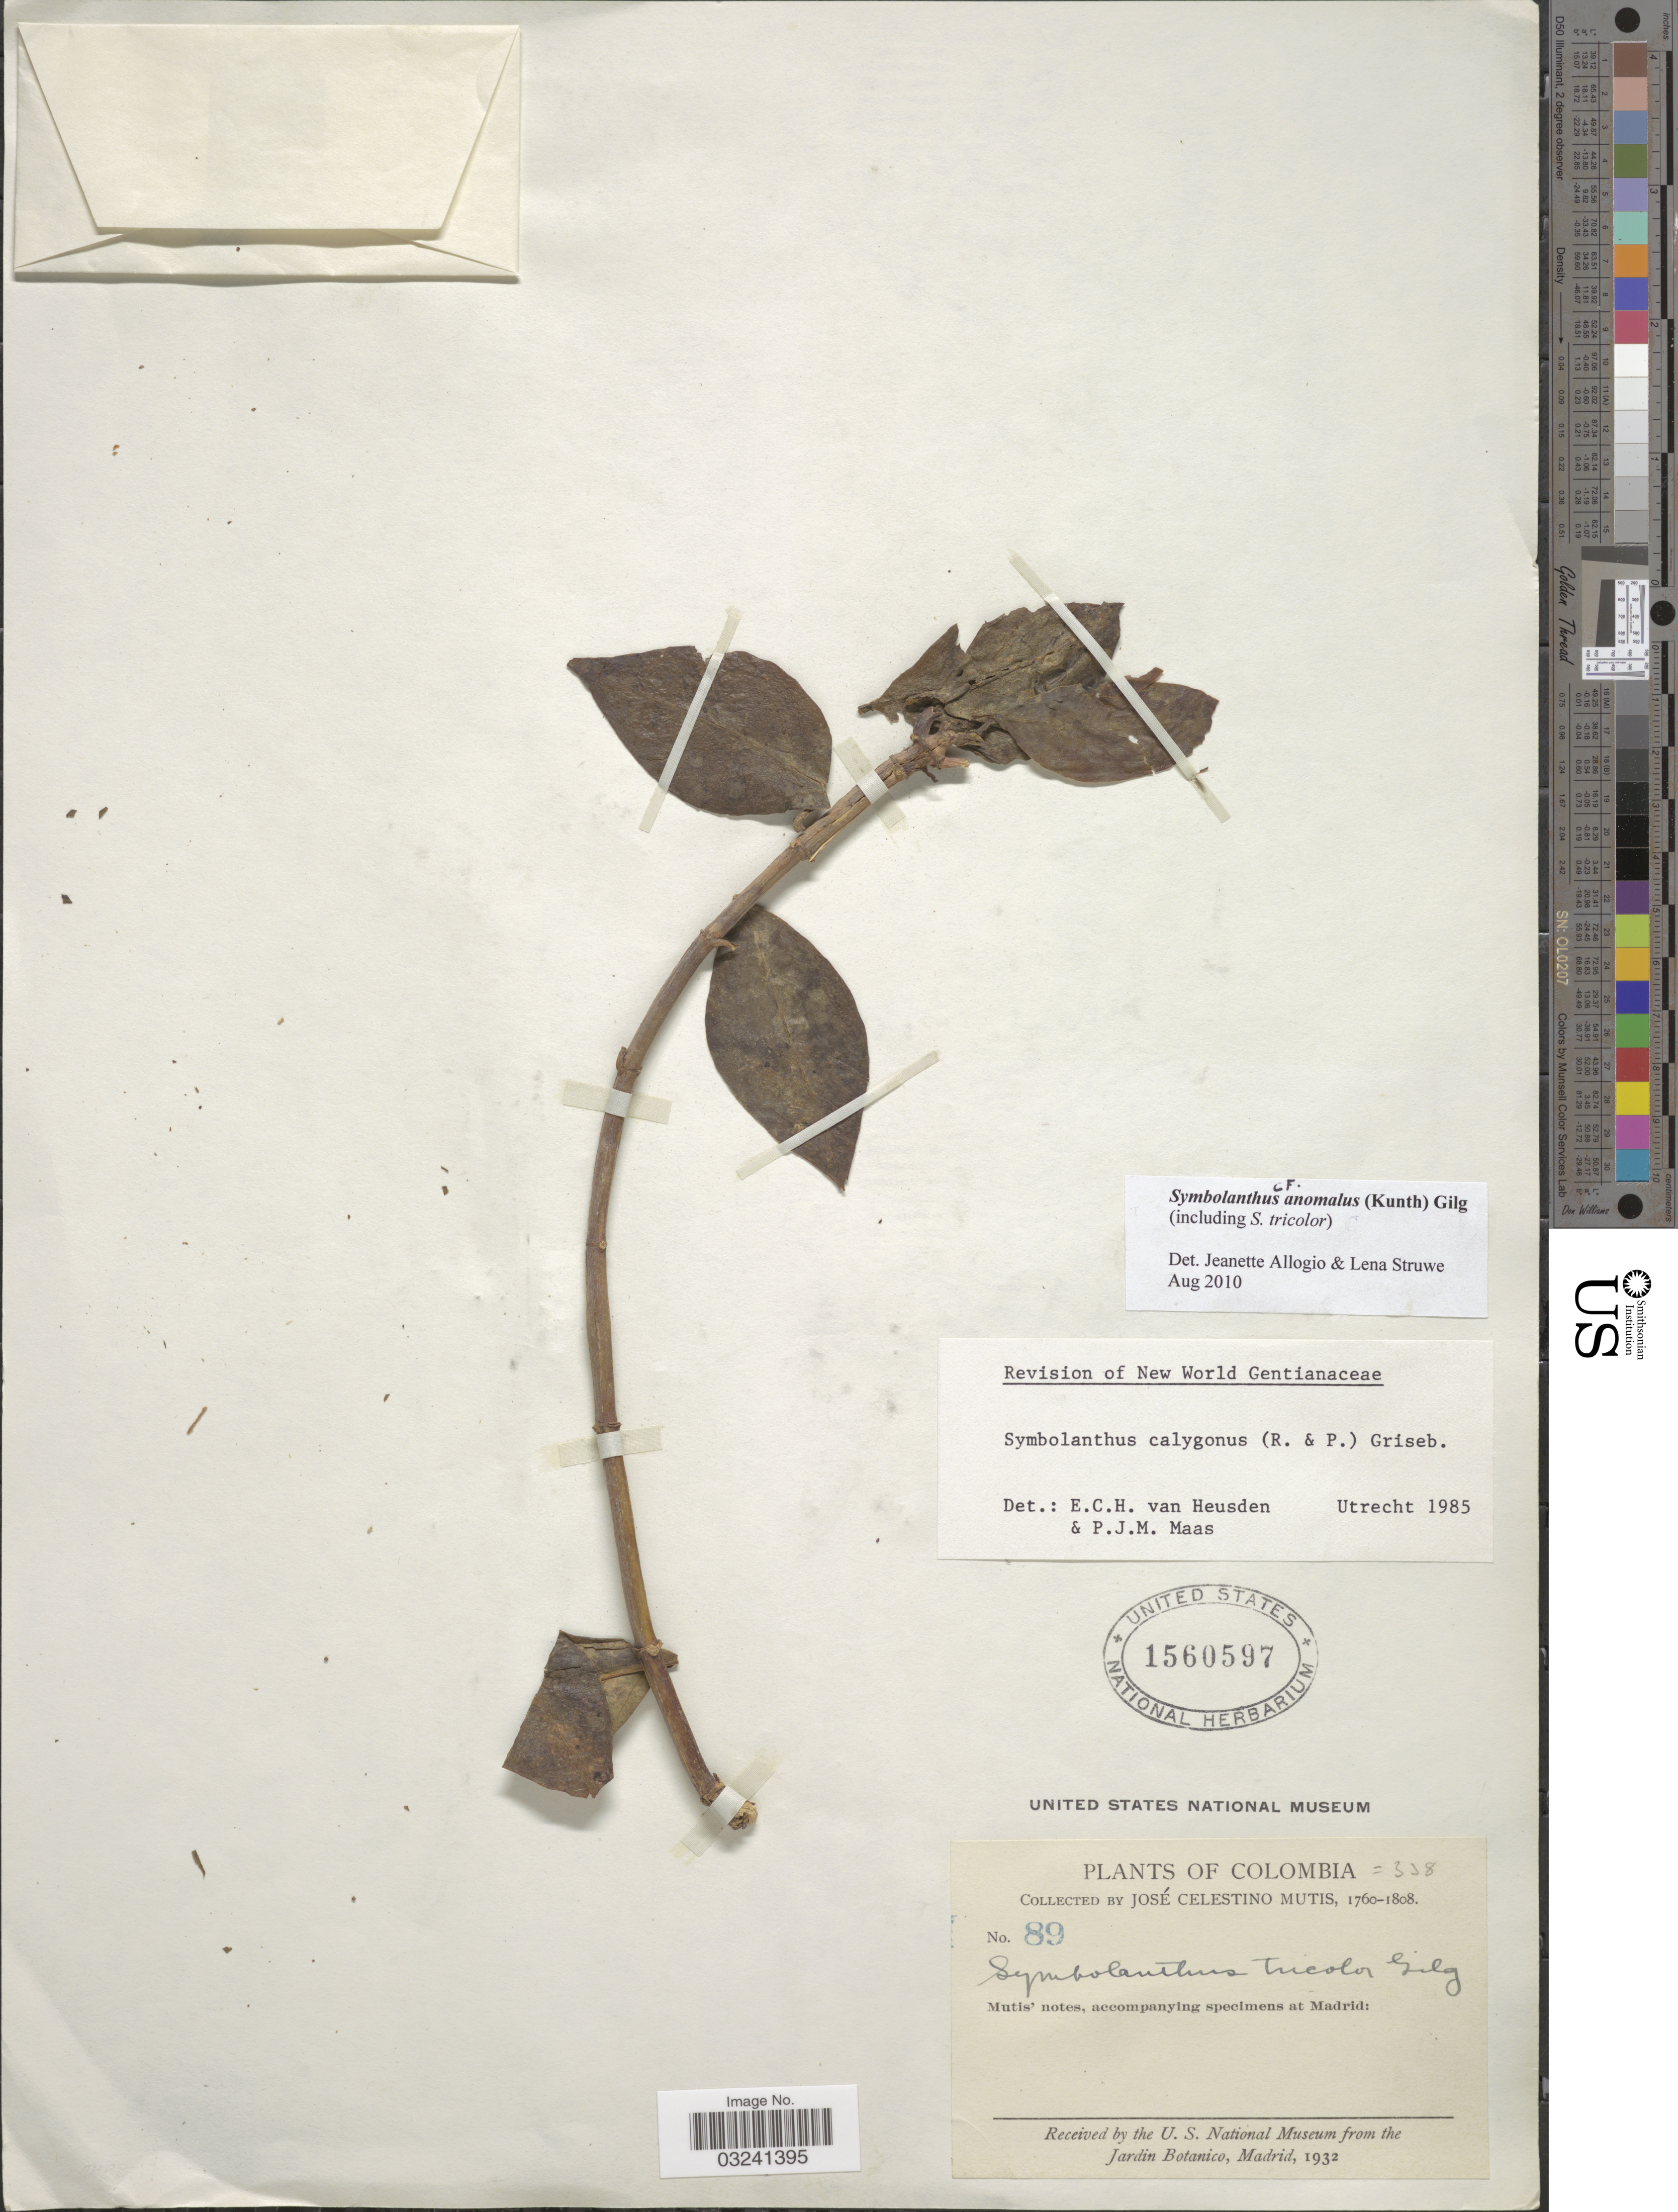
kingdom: Plantae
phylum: Tracheophyta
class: Magnoliopsida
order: Gentianales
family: Gentianaceae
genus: Symbolanthus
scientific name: Symbolanthus anomalus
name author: (Kunth) Gilg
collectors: J. C. B. Mutis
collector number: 89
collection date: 1760/1808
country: Colombia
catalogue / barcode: US 1560597